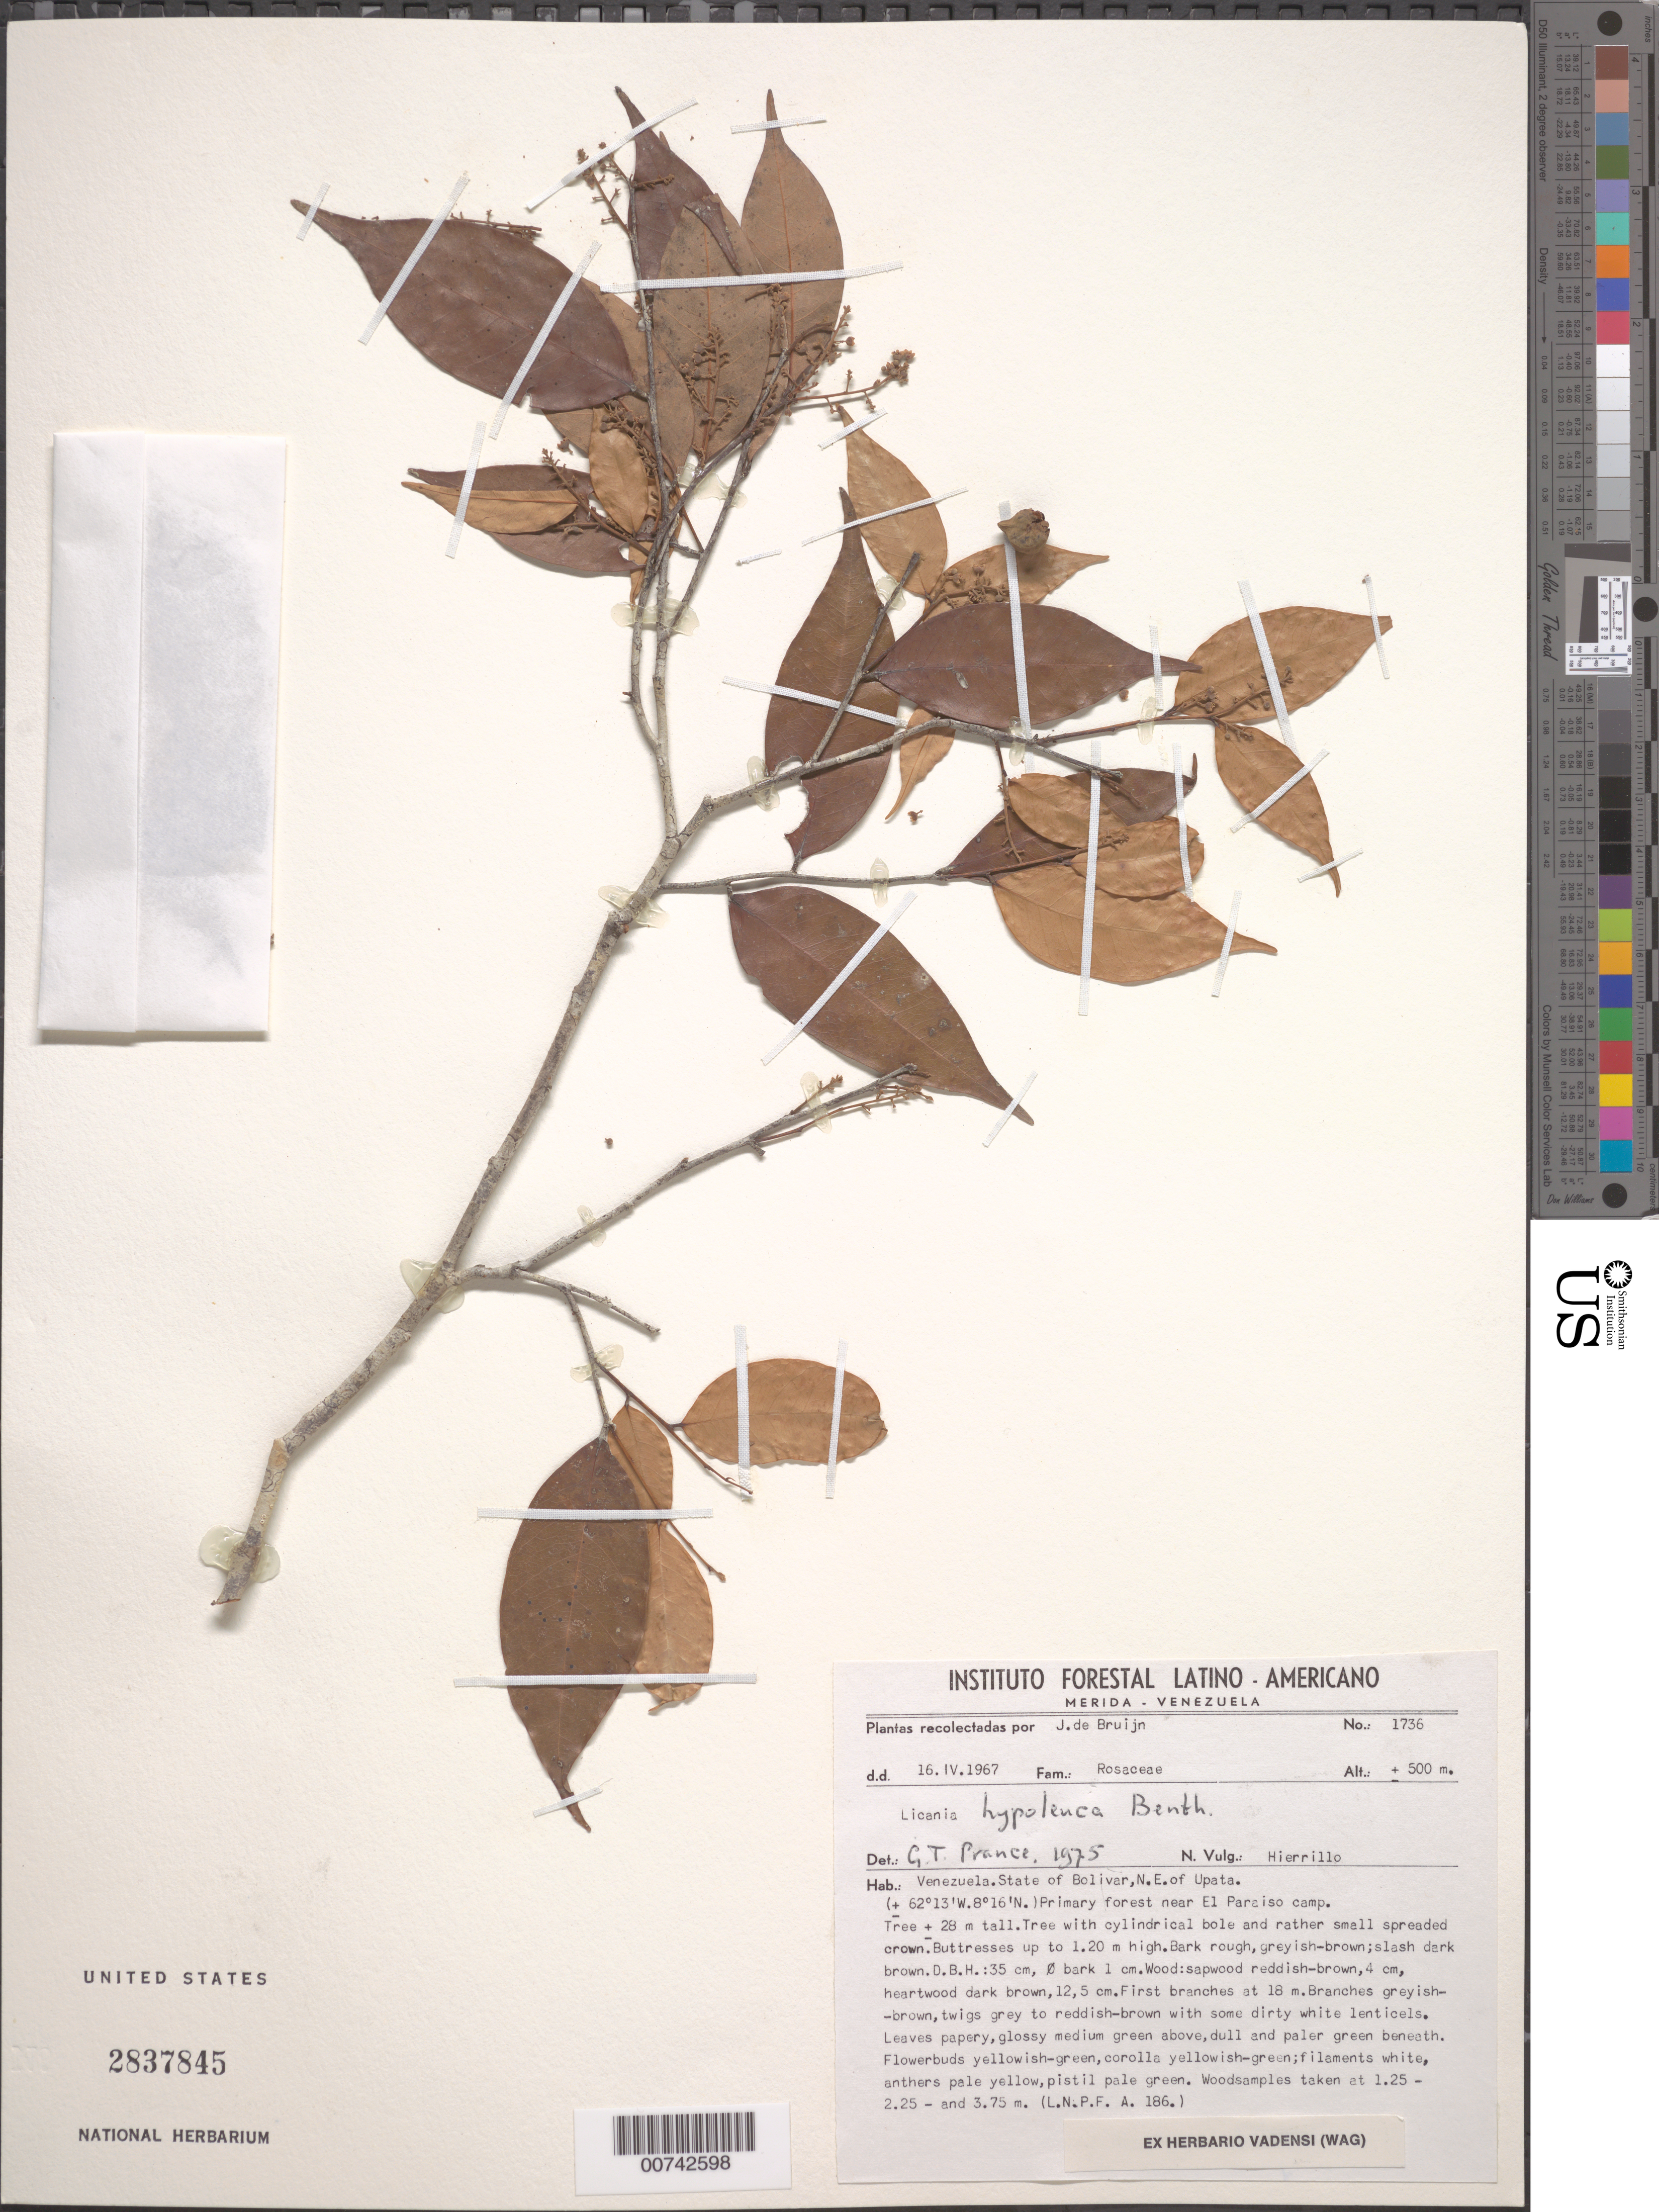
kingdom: Plantae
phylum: Tracheophyta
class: Magnoliopsida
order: Malpighiales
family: Chrysobalanaceae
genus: Licania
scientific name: Licania hypoleuca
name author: Benth.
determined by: Prance, G. T.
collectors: J. Bruijn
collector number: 1736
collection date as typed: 16-Apr-67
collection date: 1967-04-16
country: Venezuela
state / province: Bolívar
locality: Upata, NE of, near El Paraiso camp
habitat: Primary forest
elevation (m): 500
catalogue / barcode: US 2837845